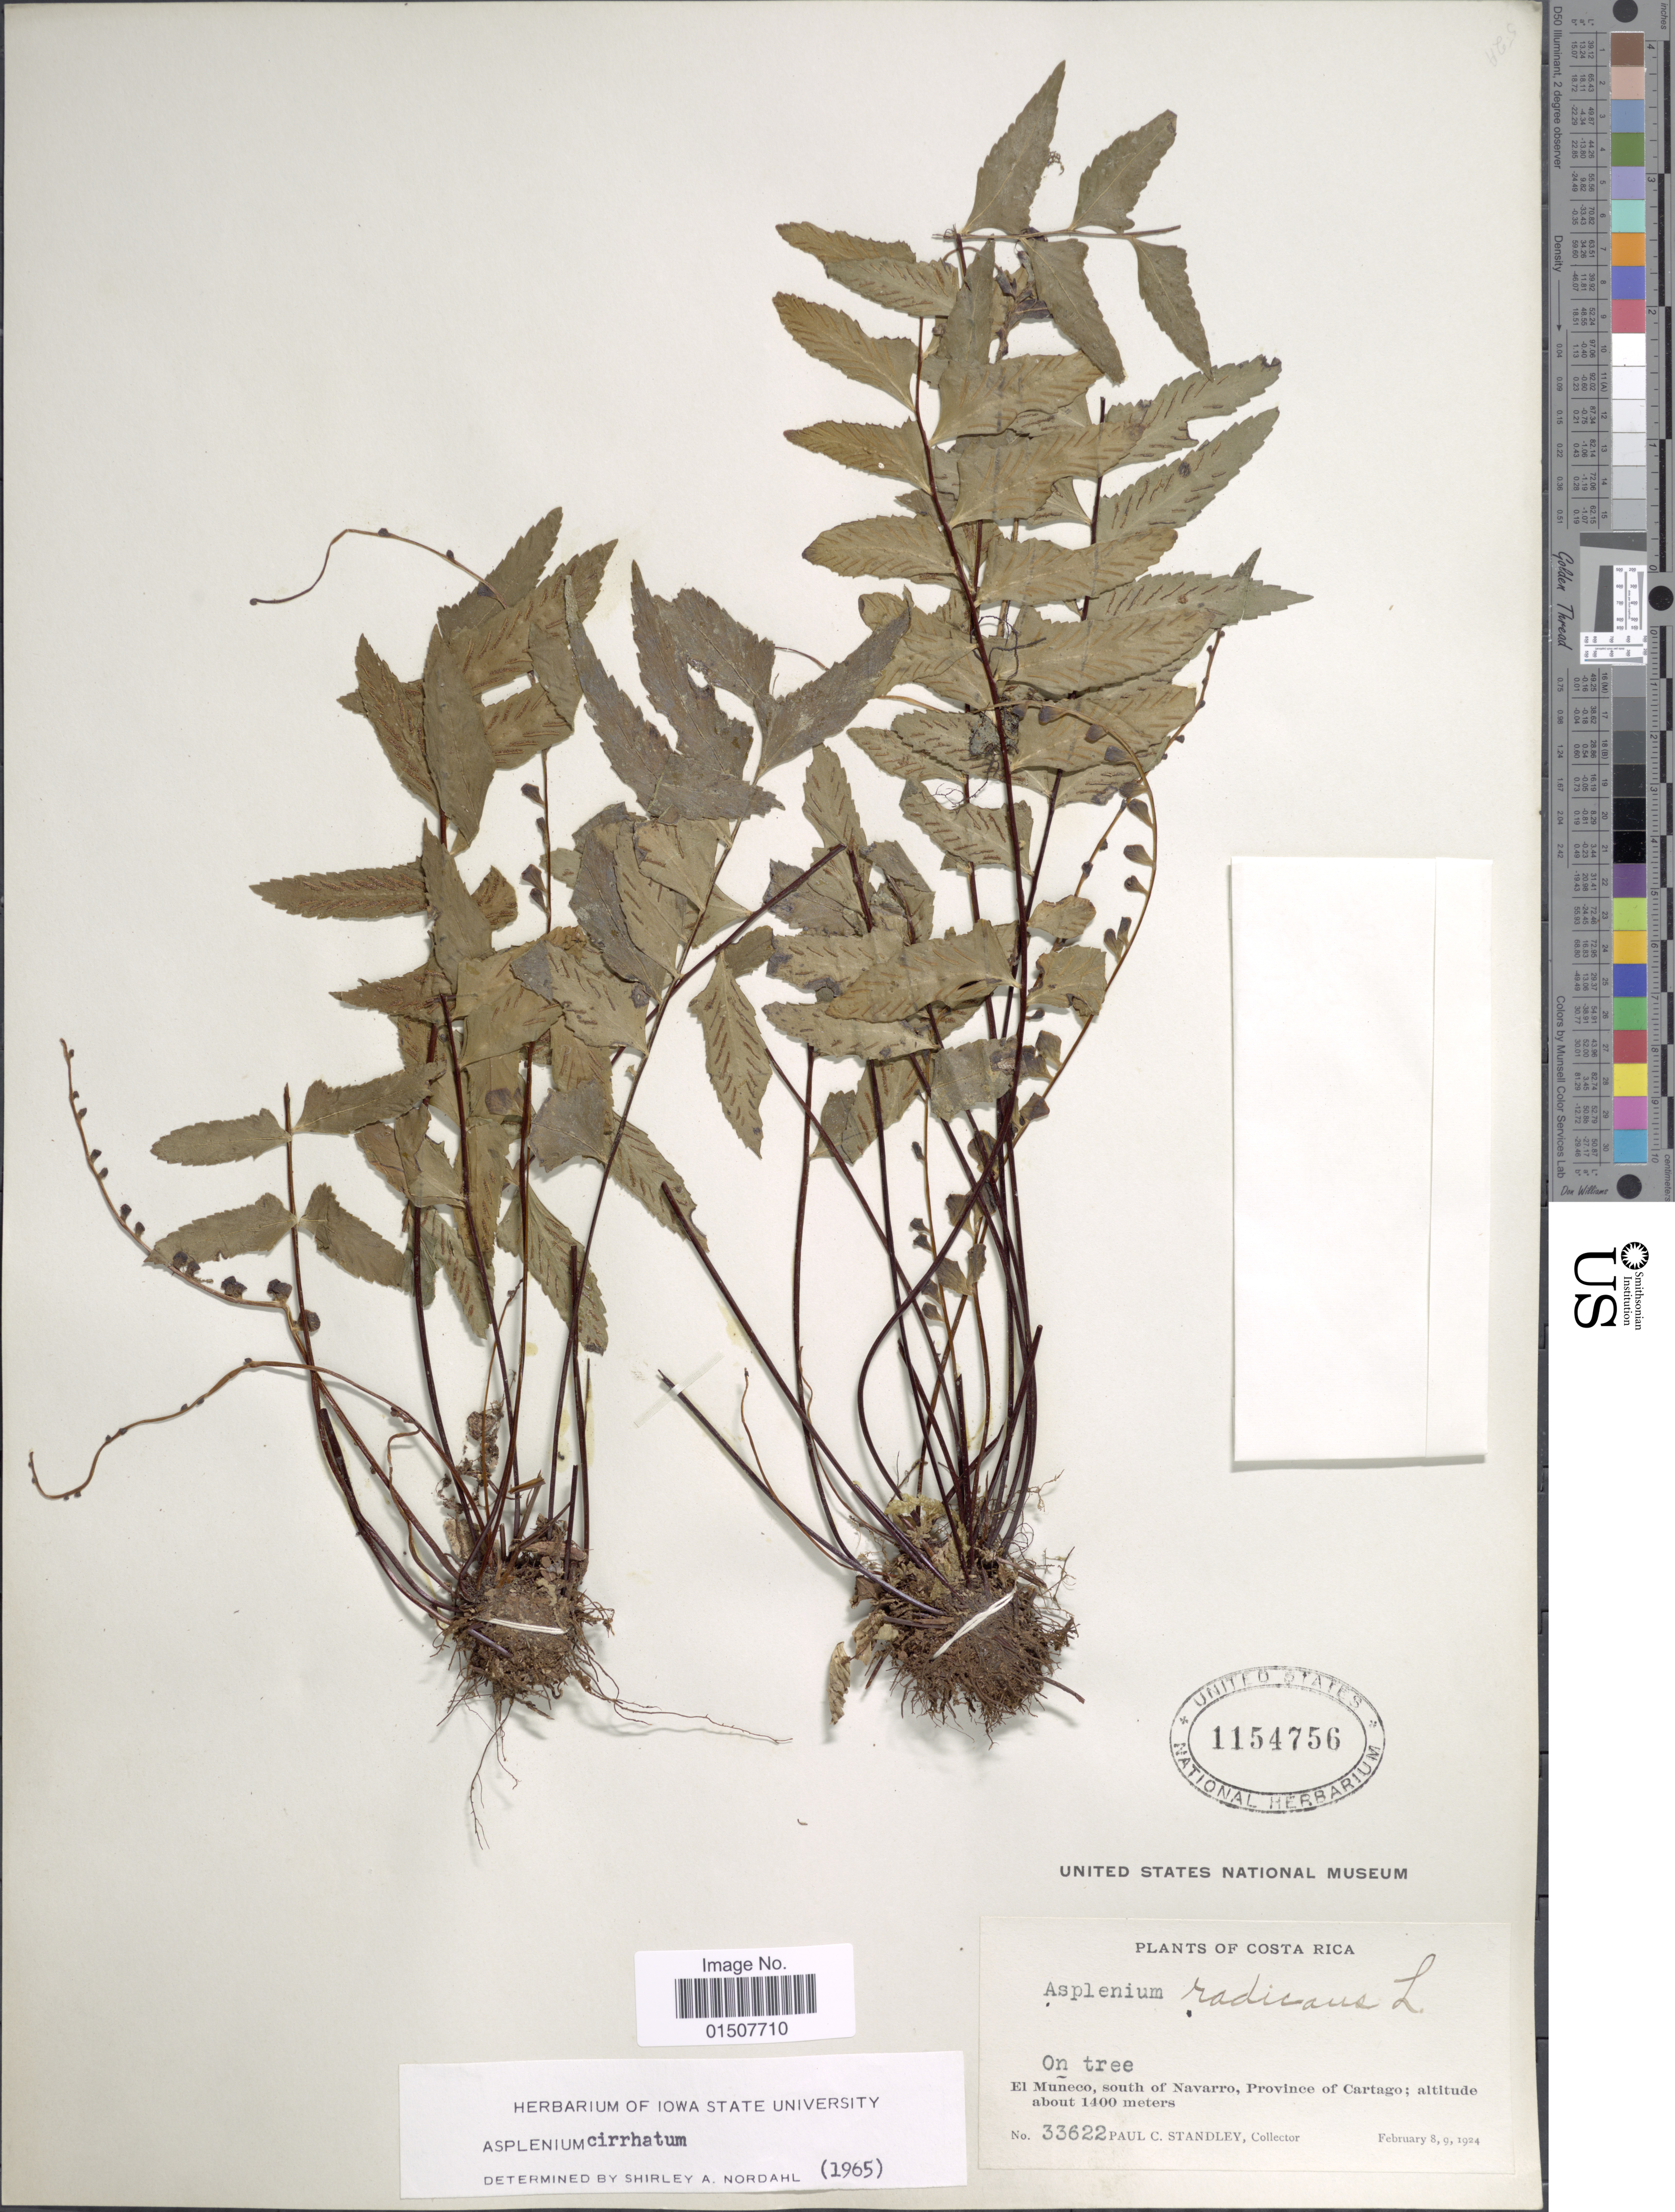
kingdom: Plantae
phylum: Tracheophyta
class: Polypodiopsida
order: Polypodiales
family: Aspleniaceae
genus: Asplenium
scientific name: Asplenium radicans var. cirrhatum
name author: (Rich. ex Willd.) Rosenst.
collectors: P. C. Standley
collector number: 33622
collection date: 1924-02-08/1924-02-09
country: Costa Rica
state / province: Cartago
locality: El Muneco, south of Navarro, Province of Cartago.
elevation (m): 1400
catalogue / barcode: US 1154756